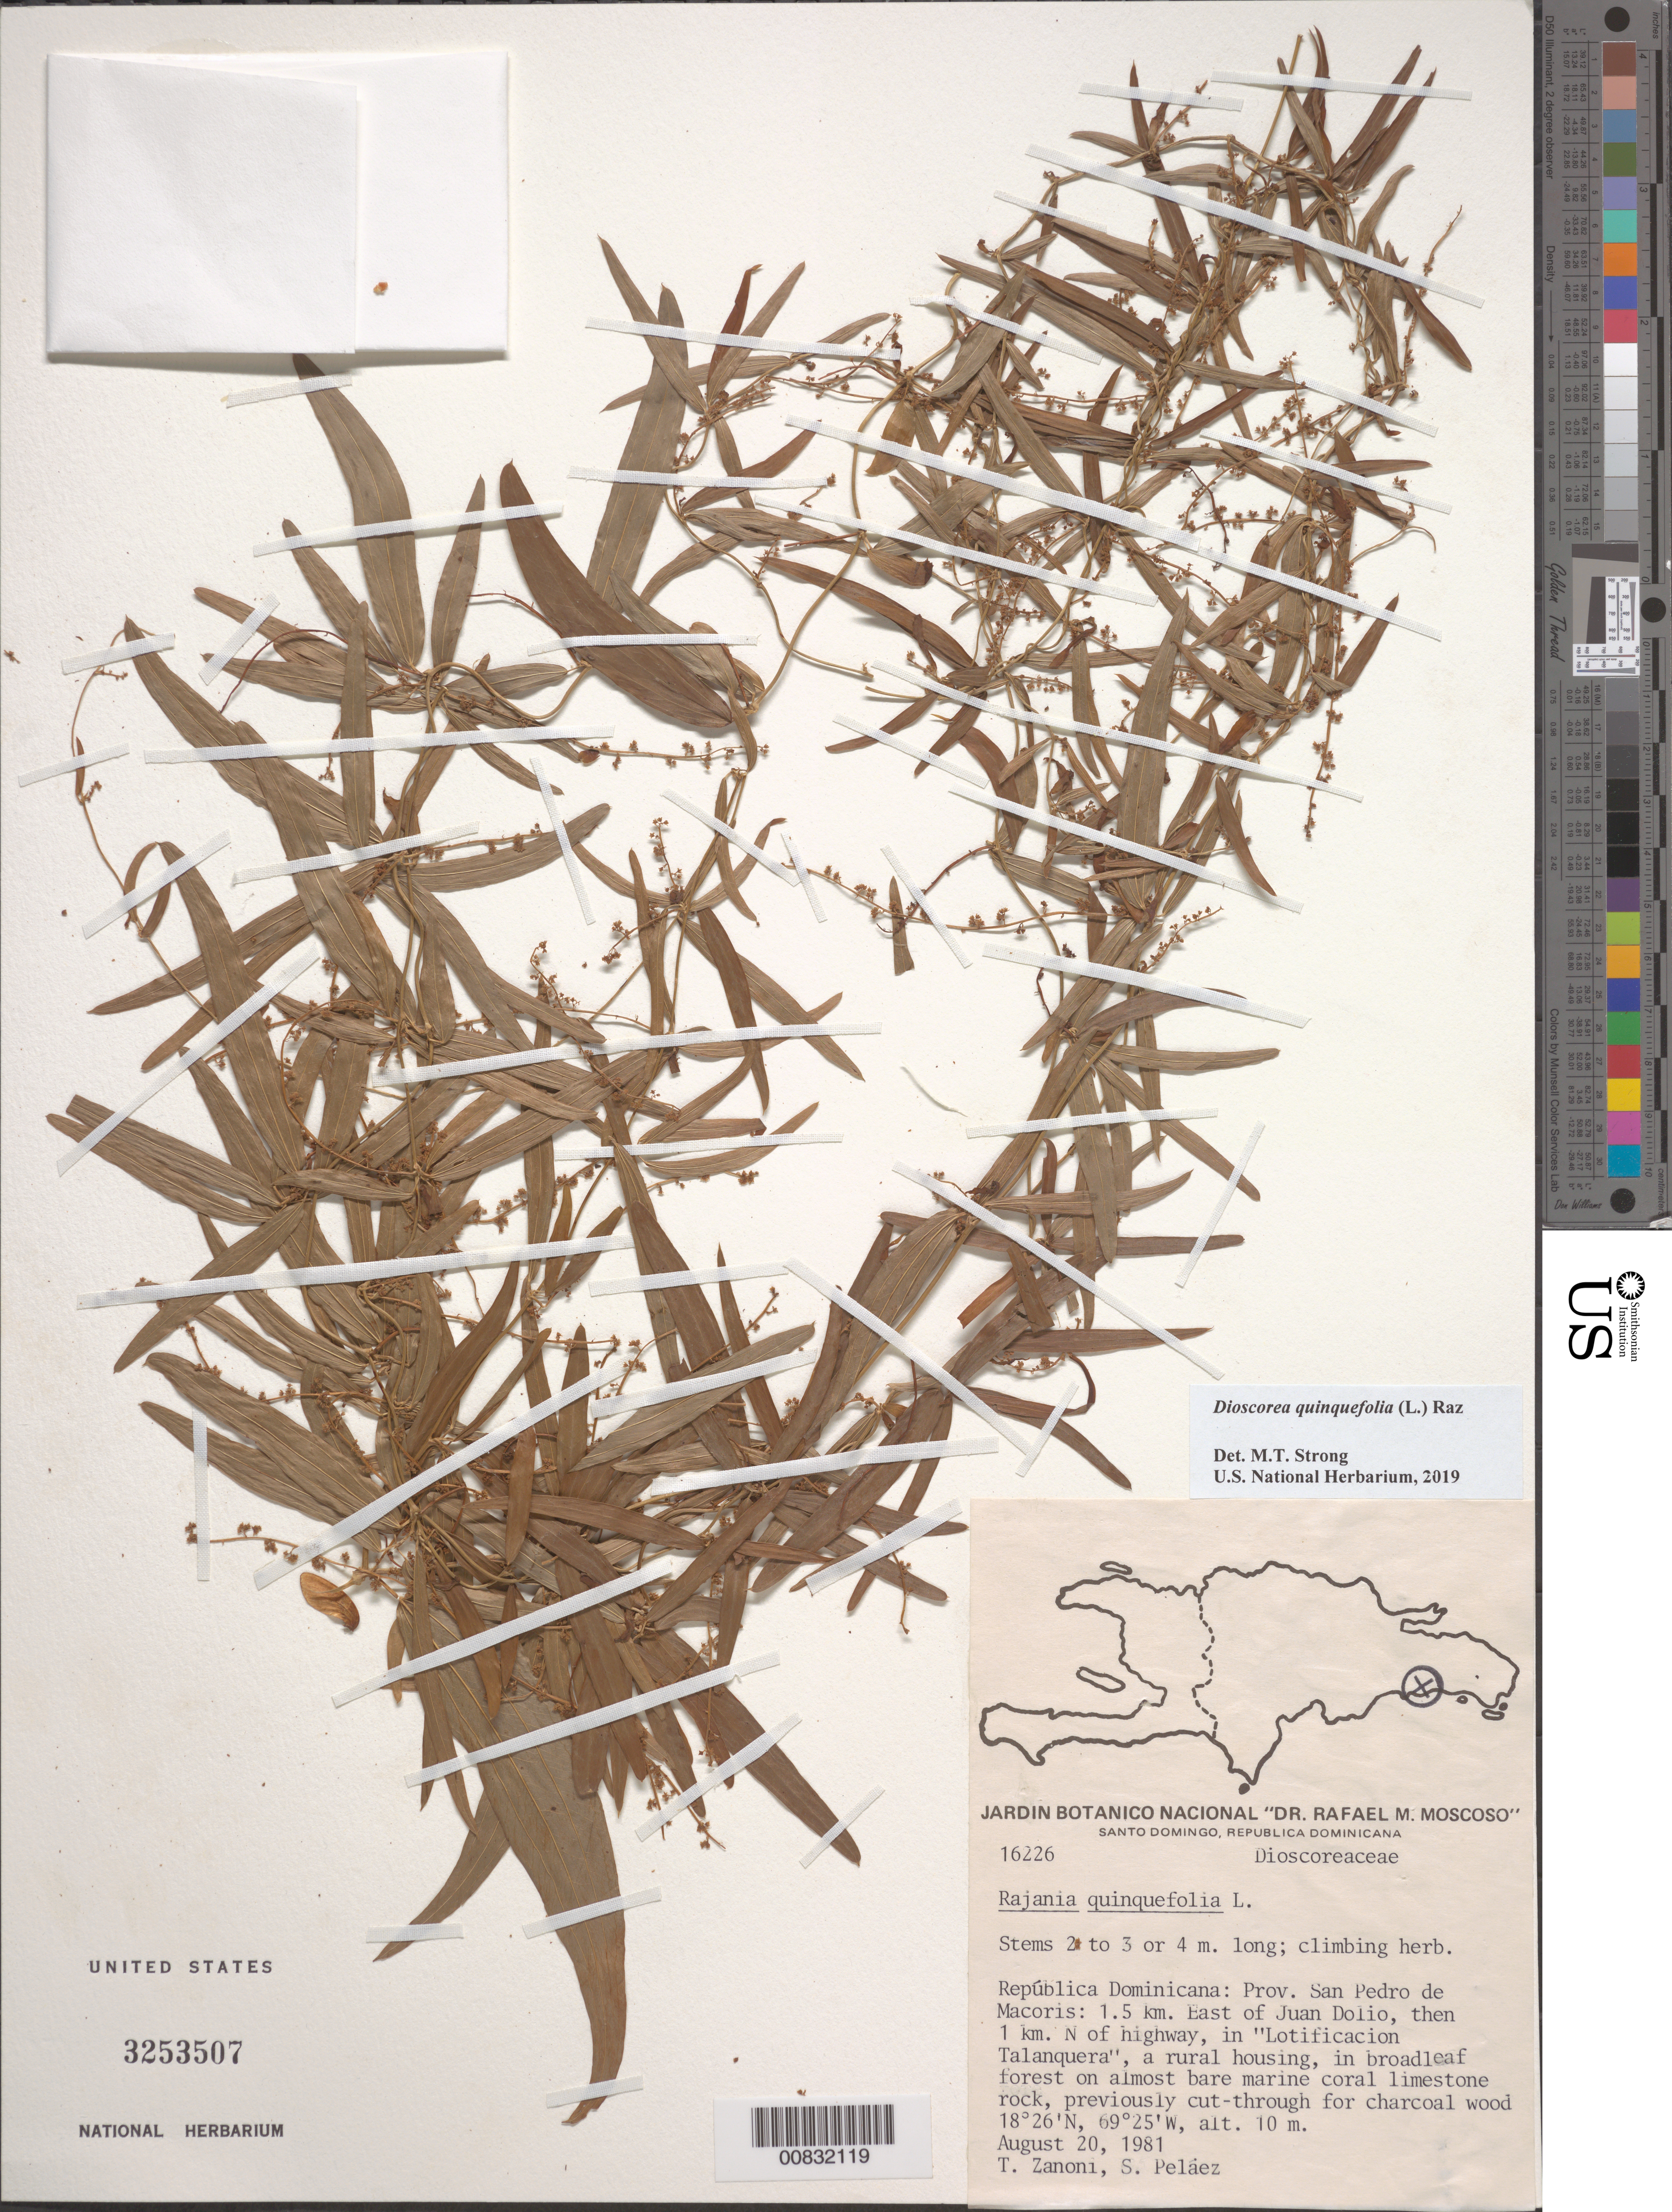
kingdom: Plantae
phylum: Tracheophyta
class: Liliopsida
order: Dioscoreales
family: Dioscoreaceae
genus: Dioscorea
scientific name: Dioscorea quinquefolia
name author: (L.) Raz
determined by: Strong, M. T., (US), Smithsonian Institution - National Museum of Natural History (UNITED STATES)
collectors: T. A. Zanoni & S. Pelaez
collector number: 16226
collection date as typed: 20 Aug 1981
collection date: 1981-08-20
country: Dominican Republic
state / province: San Pedro de Macoris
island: Hispaniola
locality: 1.5 km. East of Juan Dolio, then 1 km. N of highway, in "Lotificacion Talanquera", a rural housing.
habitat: Broadleaf forest on almost bare marine coral limestone rock, previously cut-through for charcol wood.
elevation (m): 10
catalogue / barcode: US 3253507